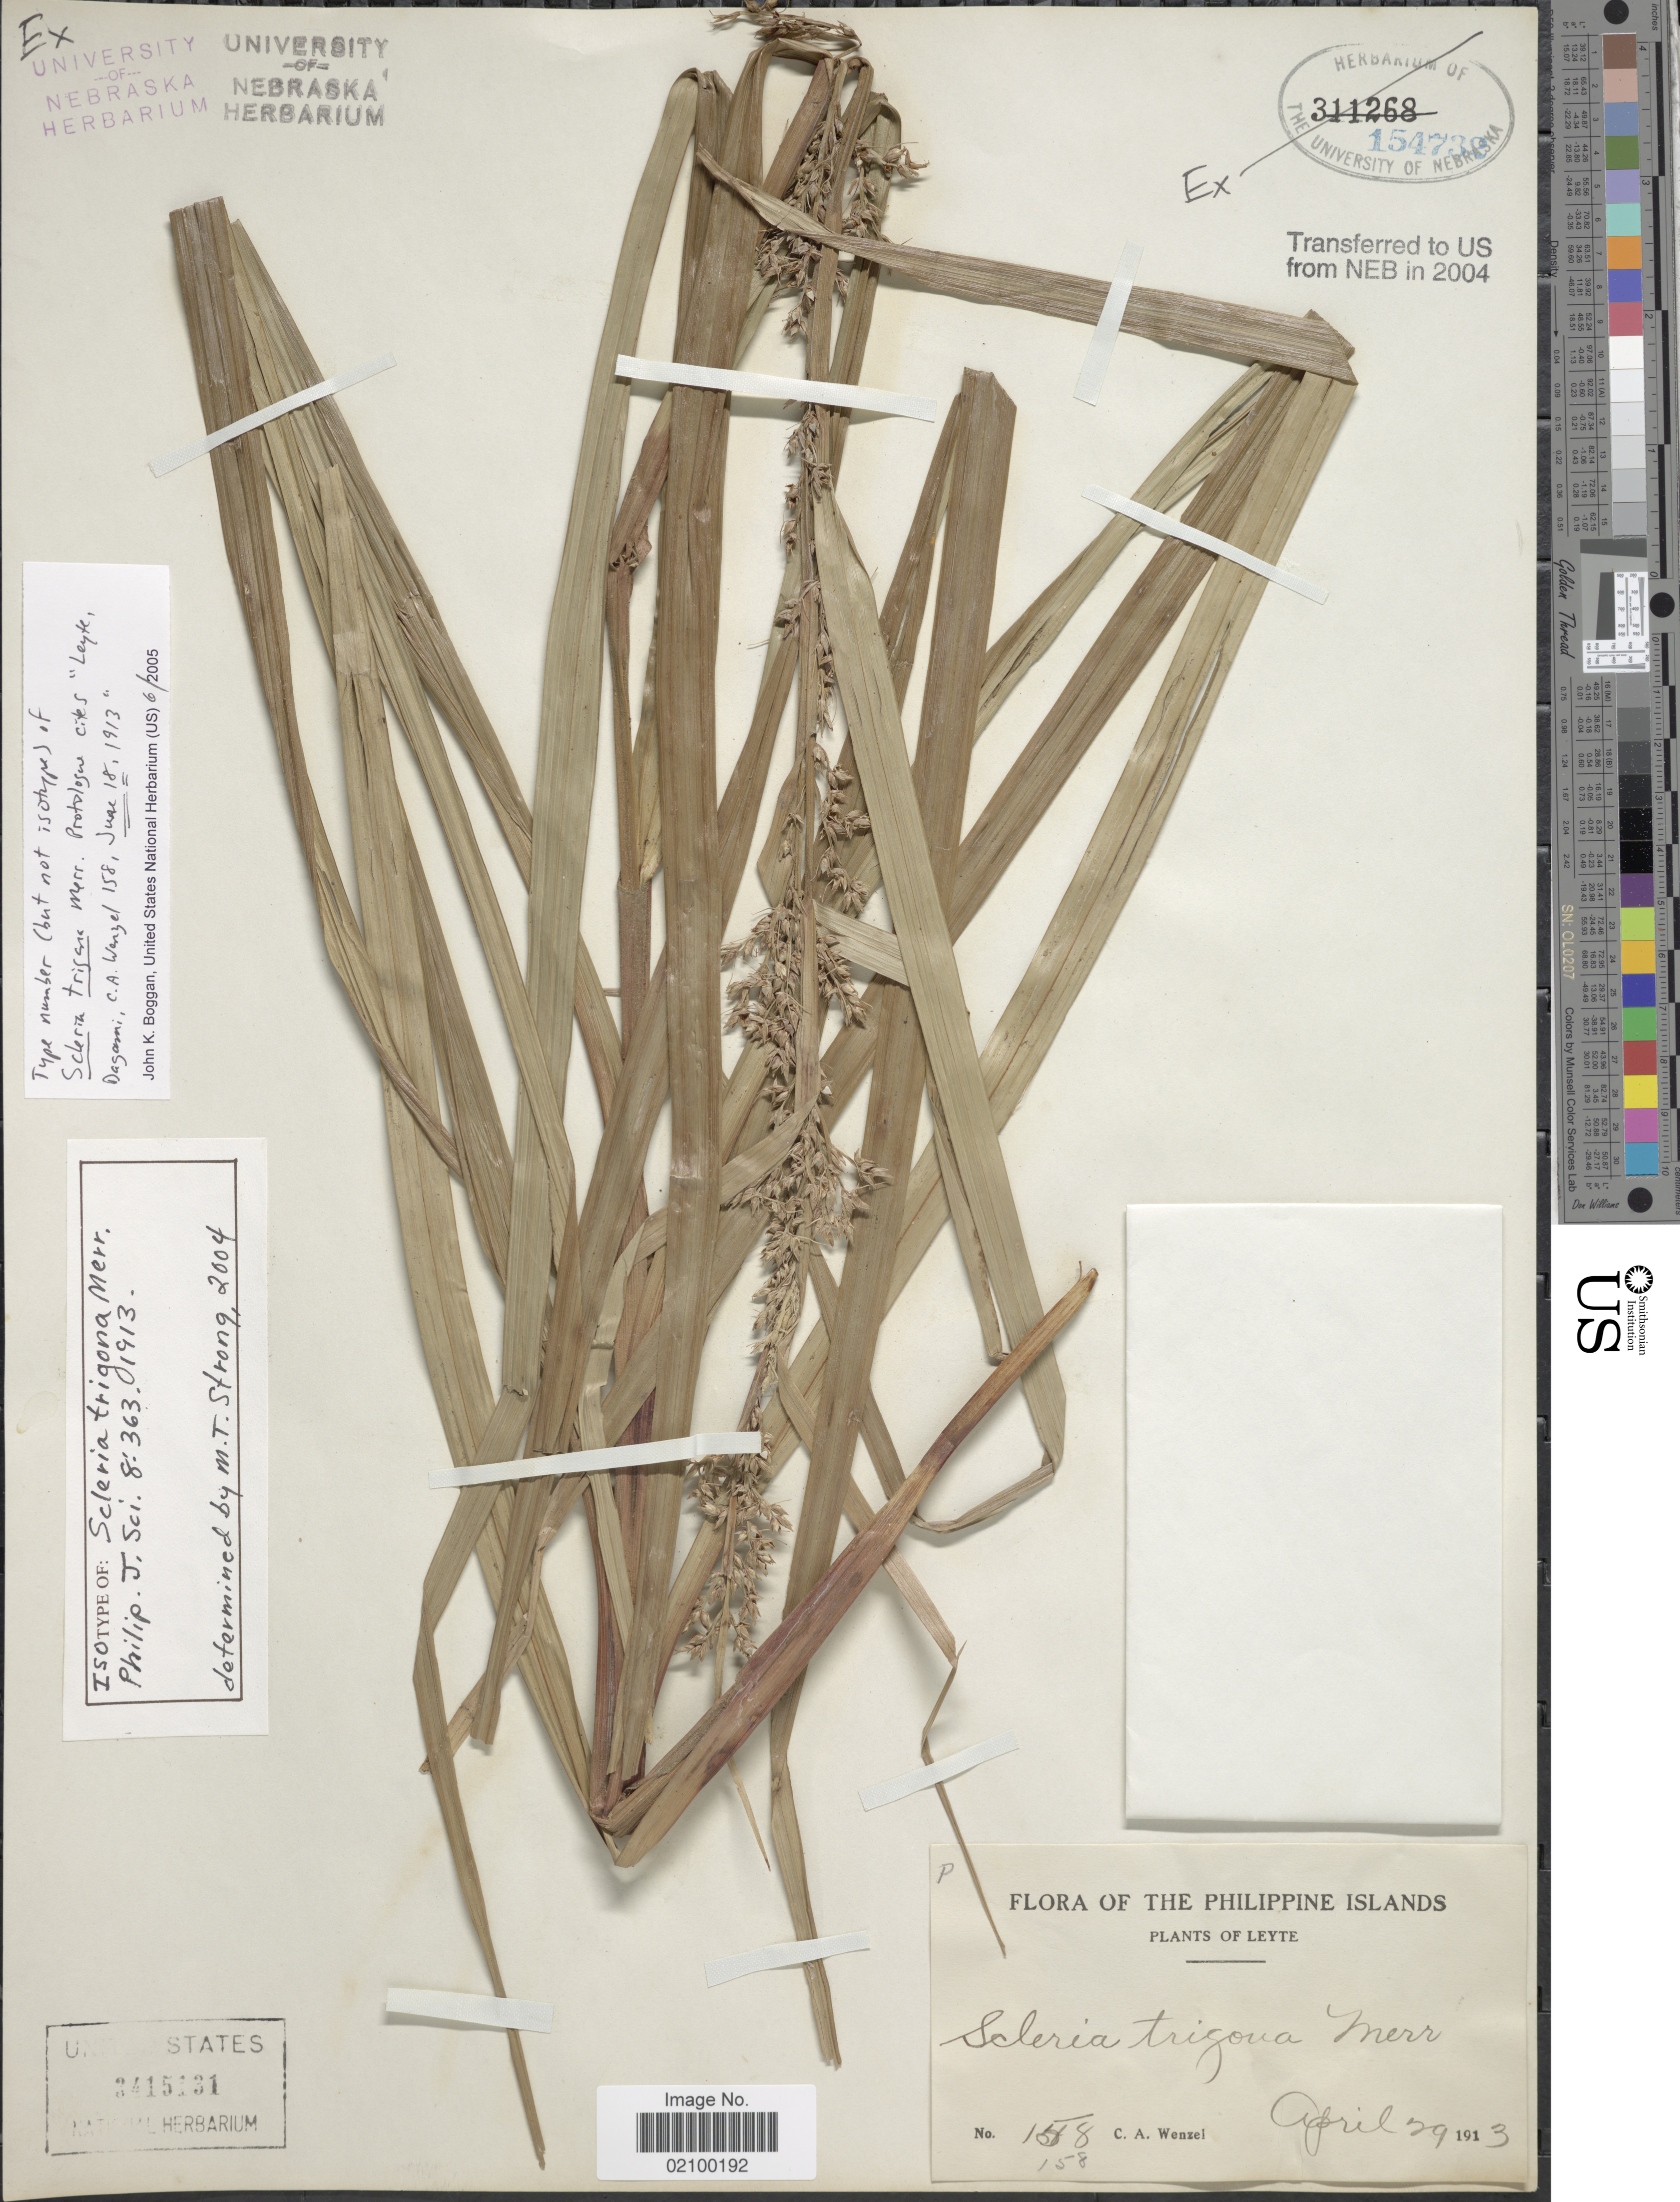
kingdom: Plantae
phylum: Tracheophyta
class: Liliopsida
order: Poales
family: Cyperaceae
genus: Scleria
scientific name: Scleria motleyi subsp. rostrata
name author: J. Kern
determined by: Strong, Mark T., (BOT), Smithsonian Institution - National Museum of Natural History (UNITED STATES)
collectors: C. Wenzel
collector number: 158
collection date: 1913-04-29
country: Philippines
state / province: Eastern Visayas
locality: Leyte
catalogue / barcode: US 3415131